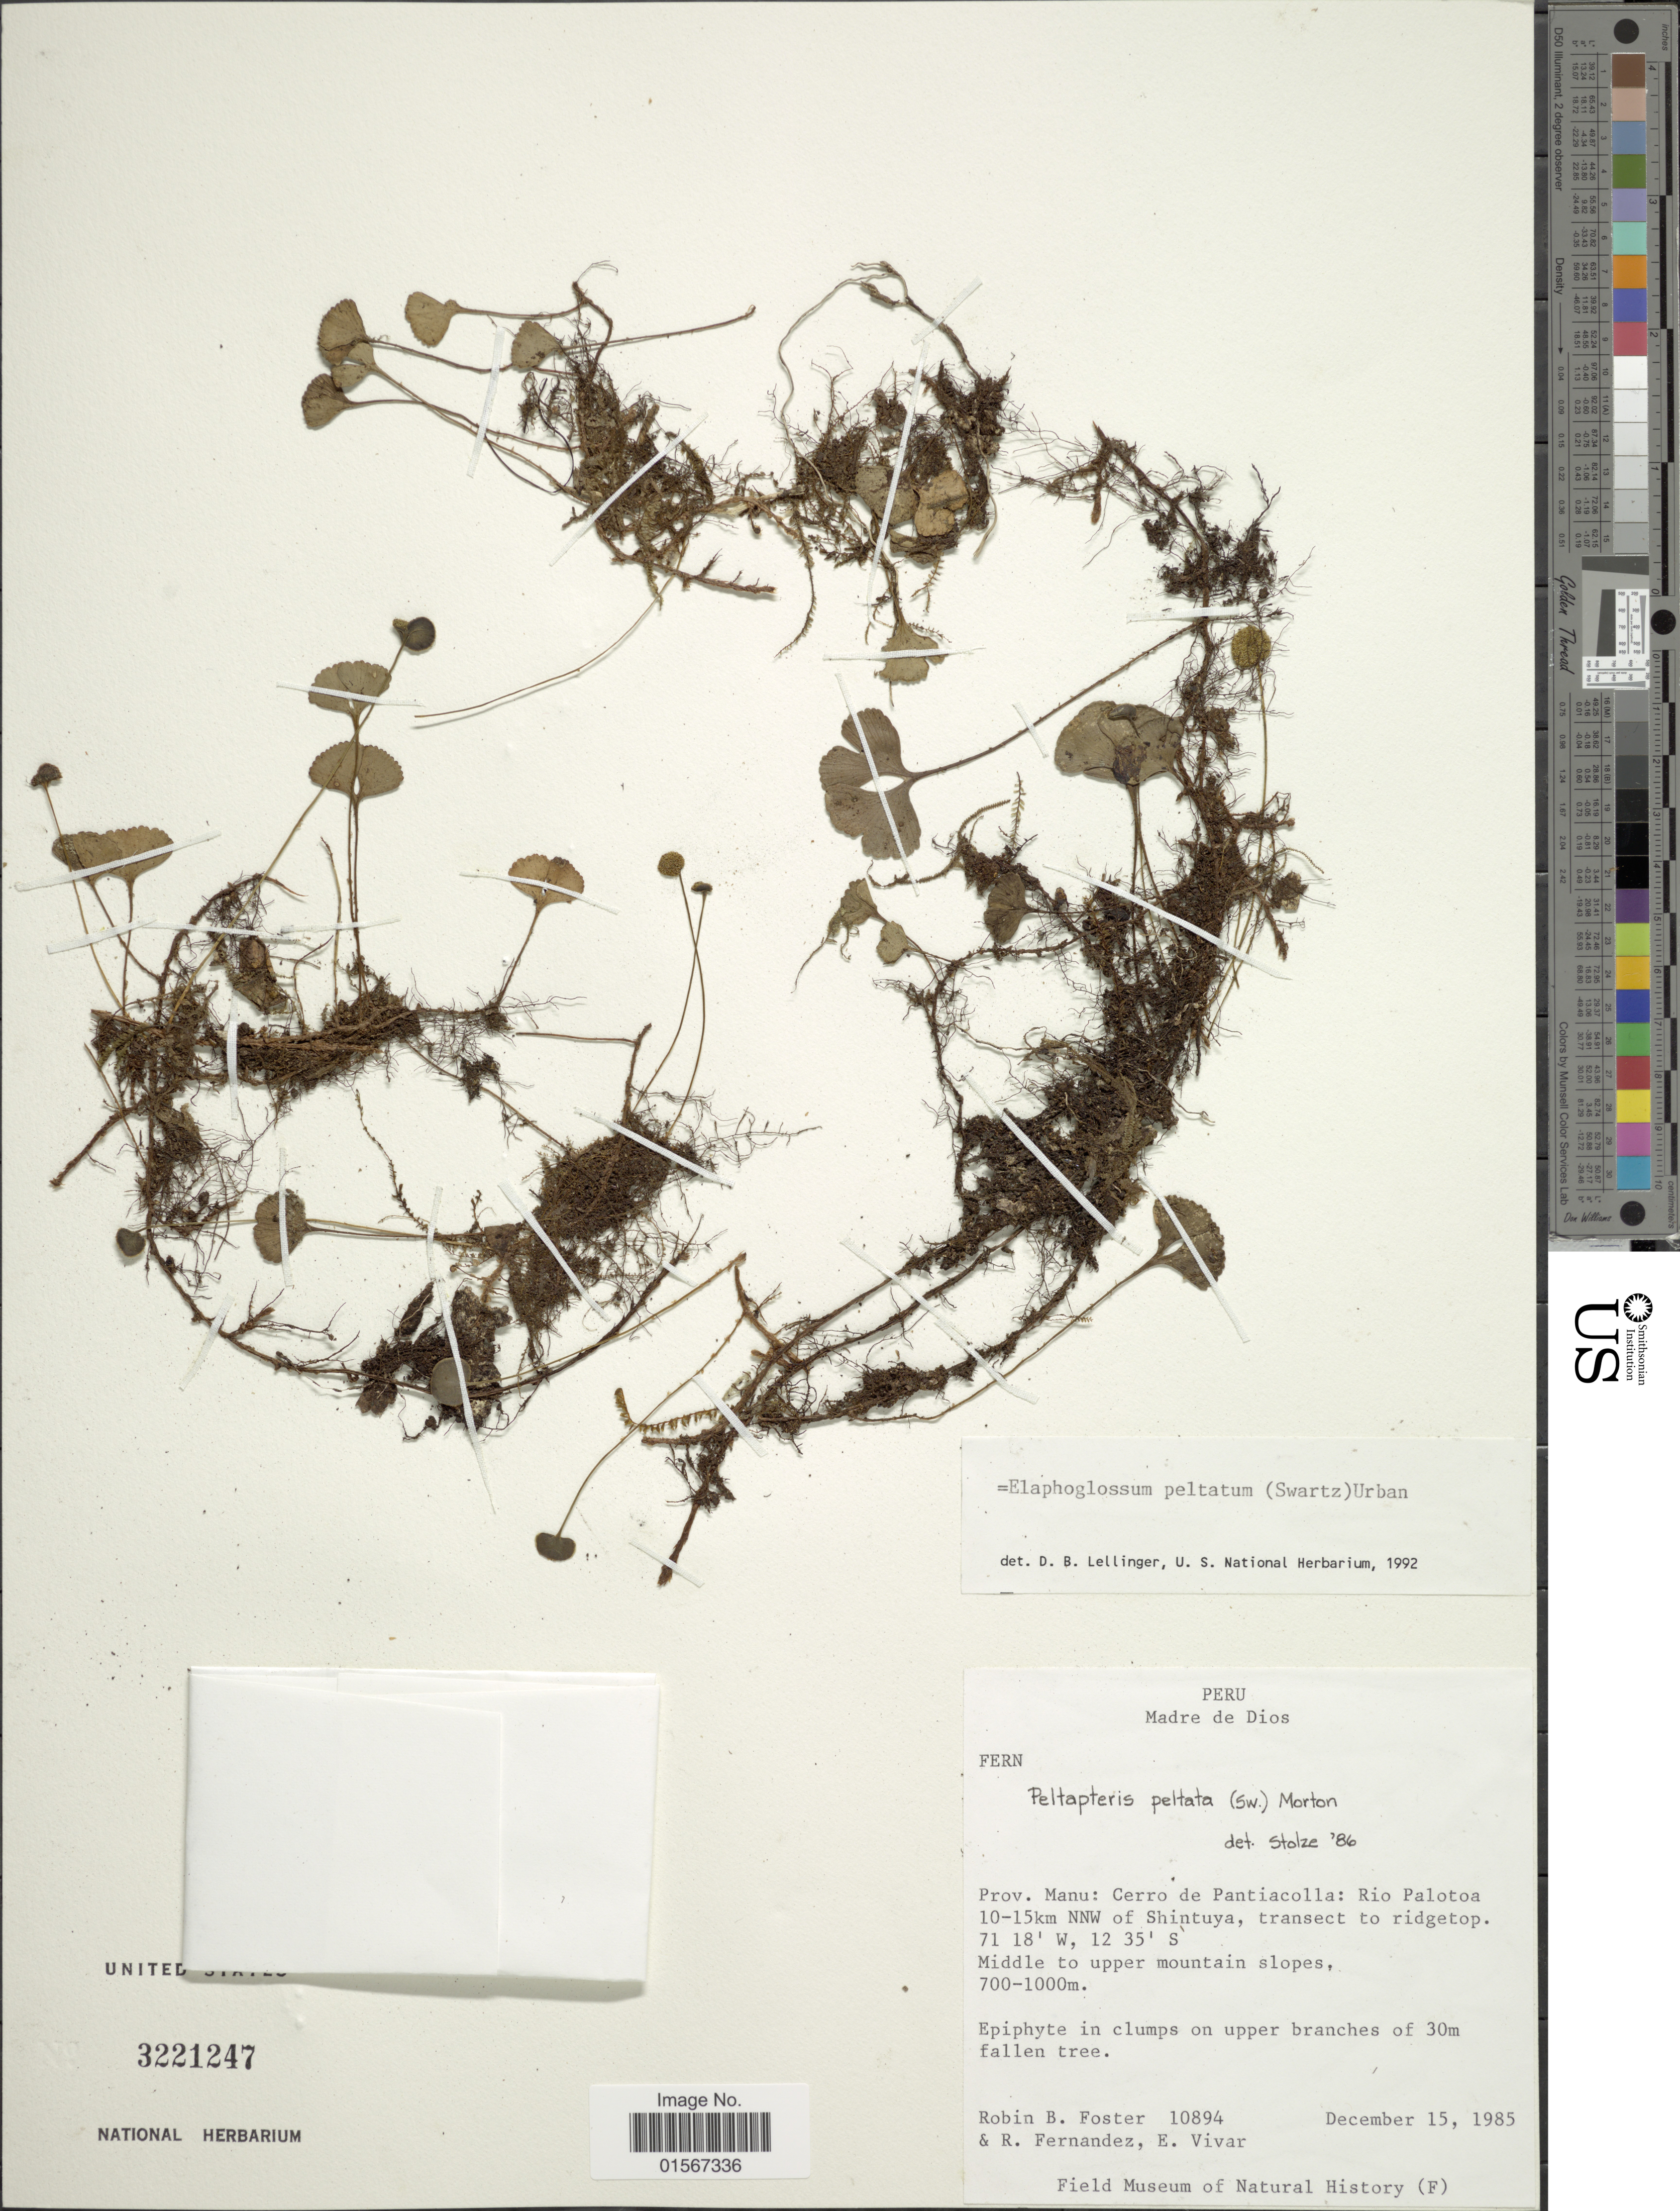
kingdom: Plantae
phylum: Tracheophyta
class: Polypodiopsida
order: Polypodiales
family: Dryopteridaceae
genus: Elaphoglossum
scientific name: Elaphoglossum peltatum f. flabellatum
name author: (Humb. & Bonpl. ex Willd.) Mickel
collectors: R. B. Foster, R. Fernandez & E. Vivar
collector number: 10894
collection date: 1985-12-15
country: Peru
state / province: Madre de Dios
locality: Peru, Prov. Manu: Cerro de Pantiacolla: Rio Palotoa 10-15km NNW of Shintuya, tranbsect to ridgetop.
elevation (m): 700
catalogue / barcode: US 3221247